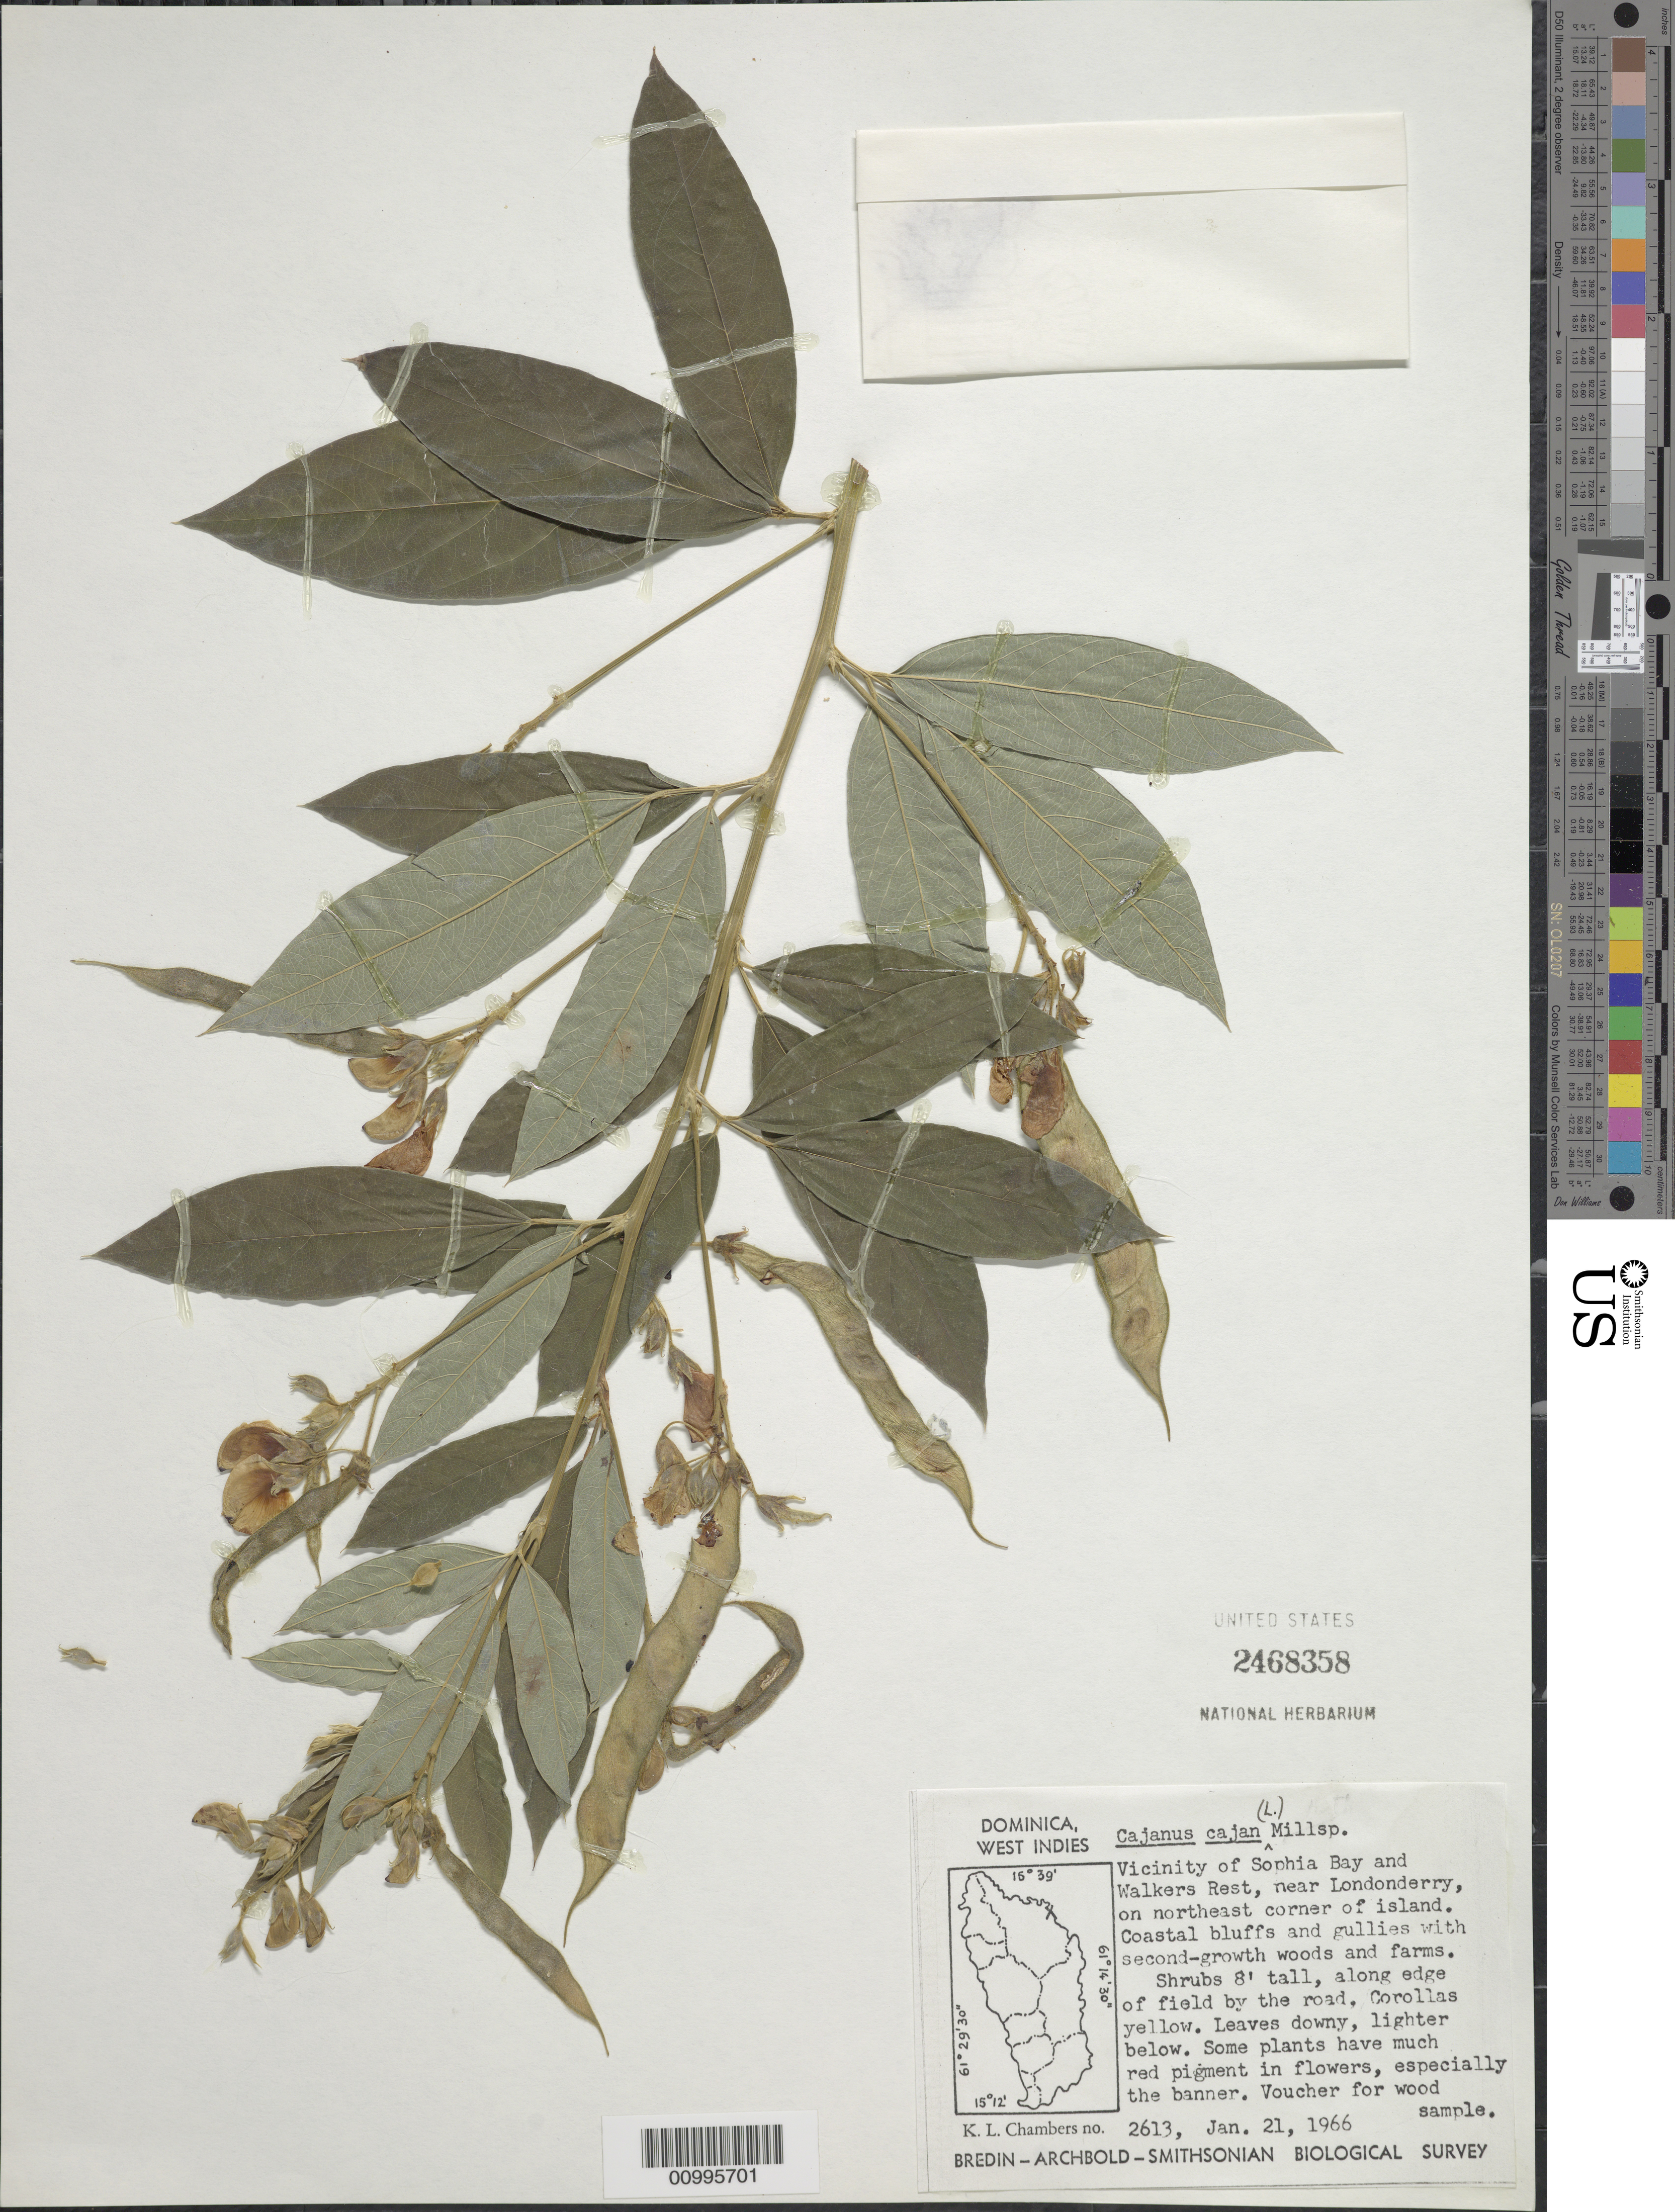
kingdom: Plantae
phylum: Tracheophyta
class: Magnoliopsida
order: Fabales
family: Fabaceae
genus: Cajanus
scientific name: Cajanus cajan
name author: (L.) Huth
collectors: K. L. Chambers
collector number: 2613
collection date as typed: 21 Jan 1966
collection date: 1966-01-21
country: Dominica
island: Dominica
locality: Vicinity of Sophia Bay and Walkers Rest, near Londonderry, on northeast corner of island.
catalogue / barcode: US 2468358